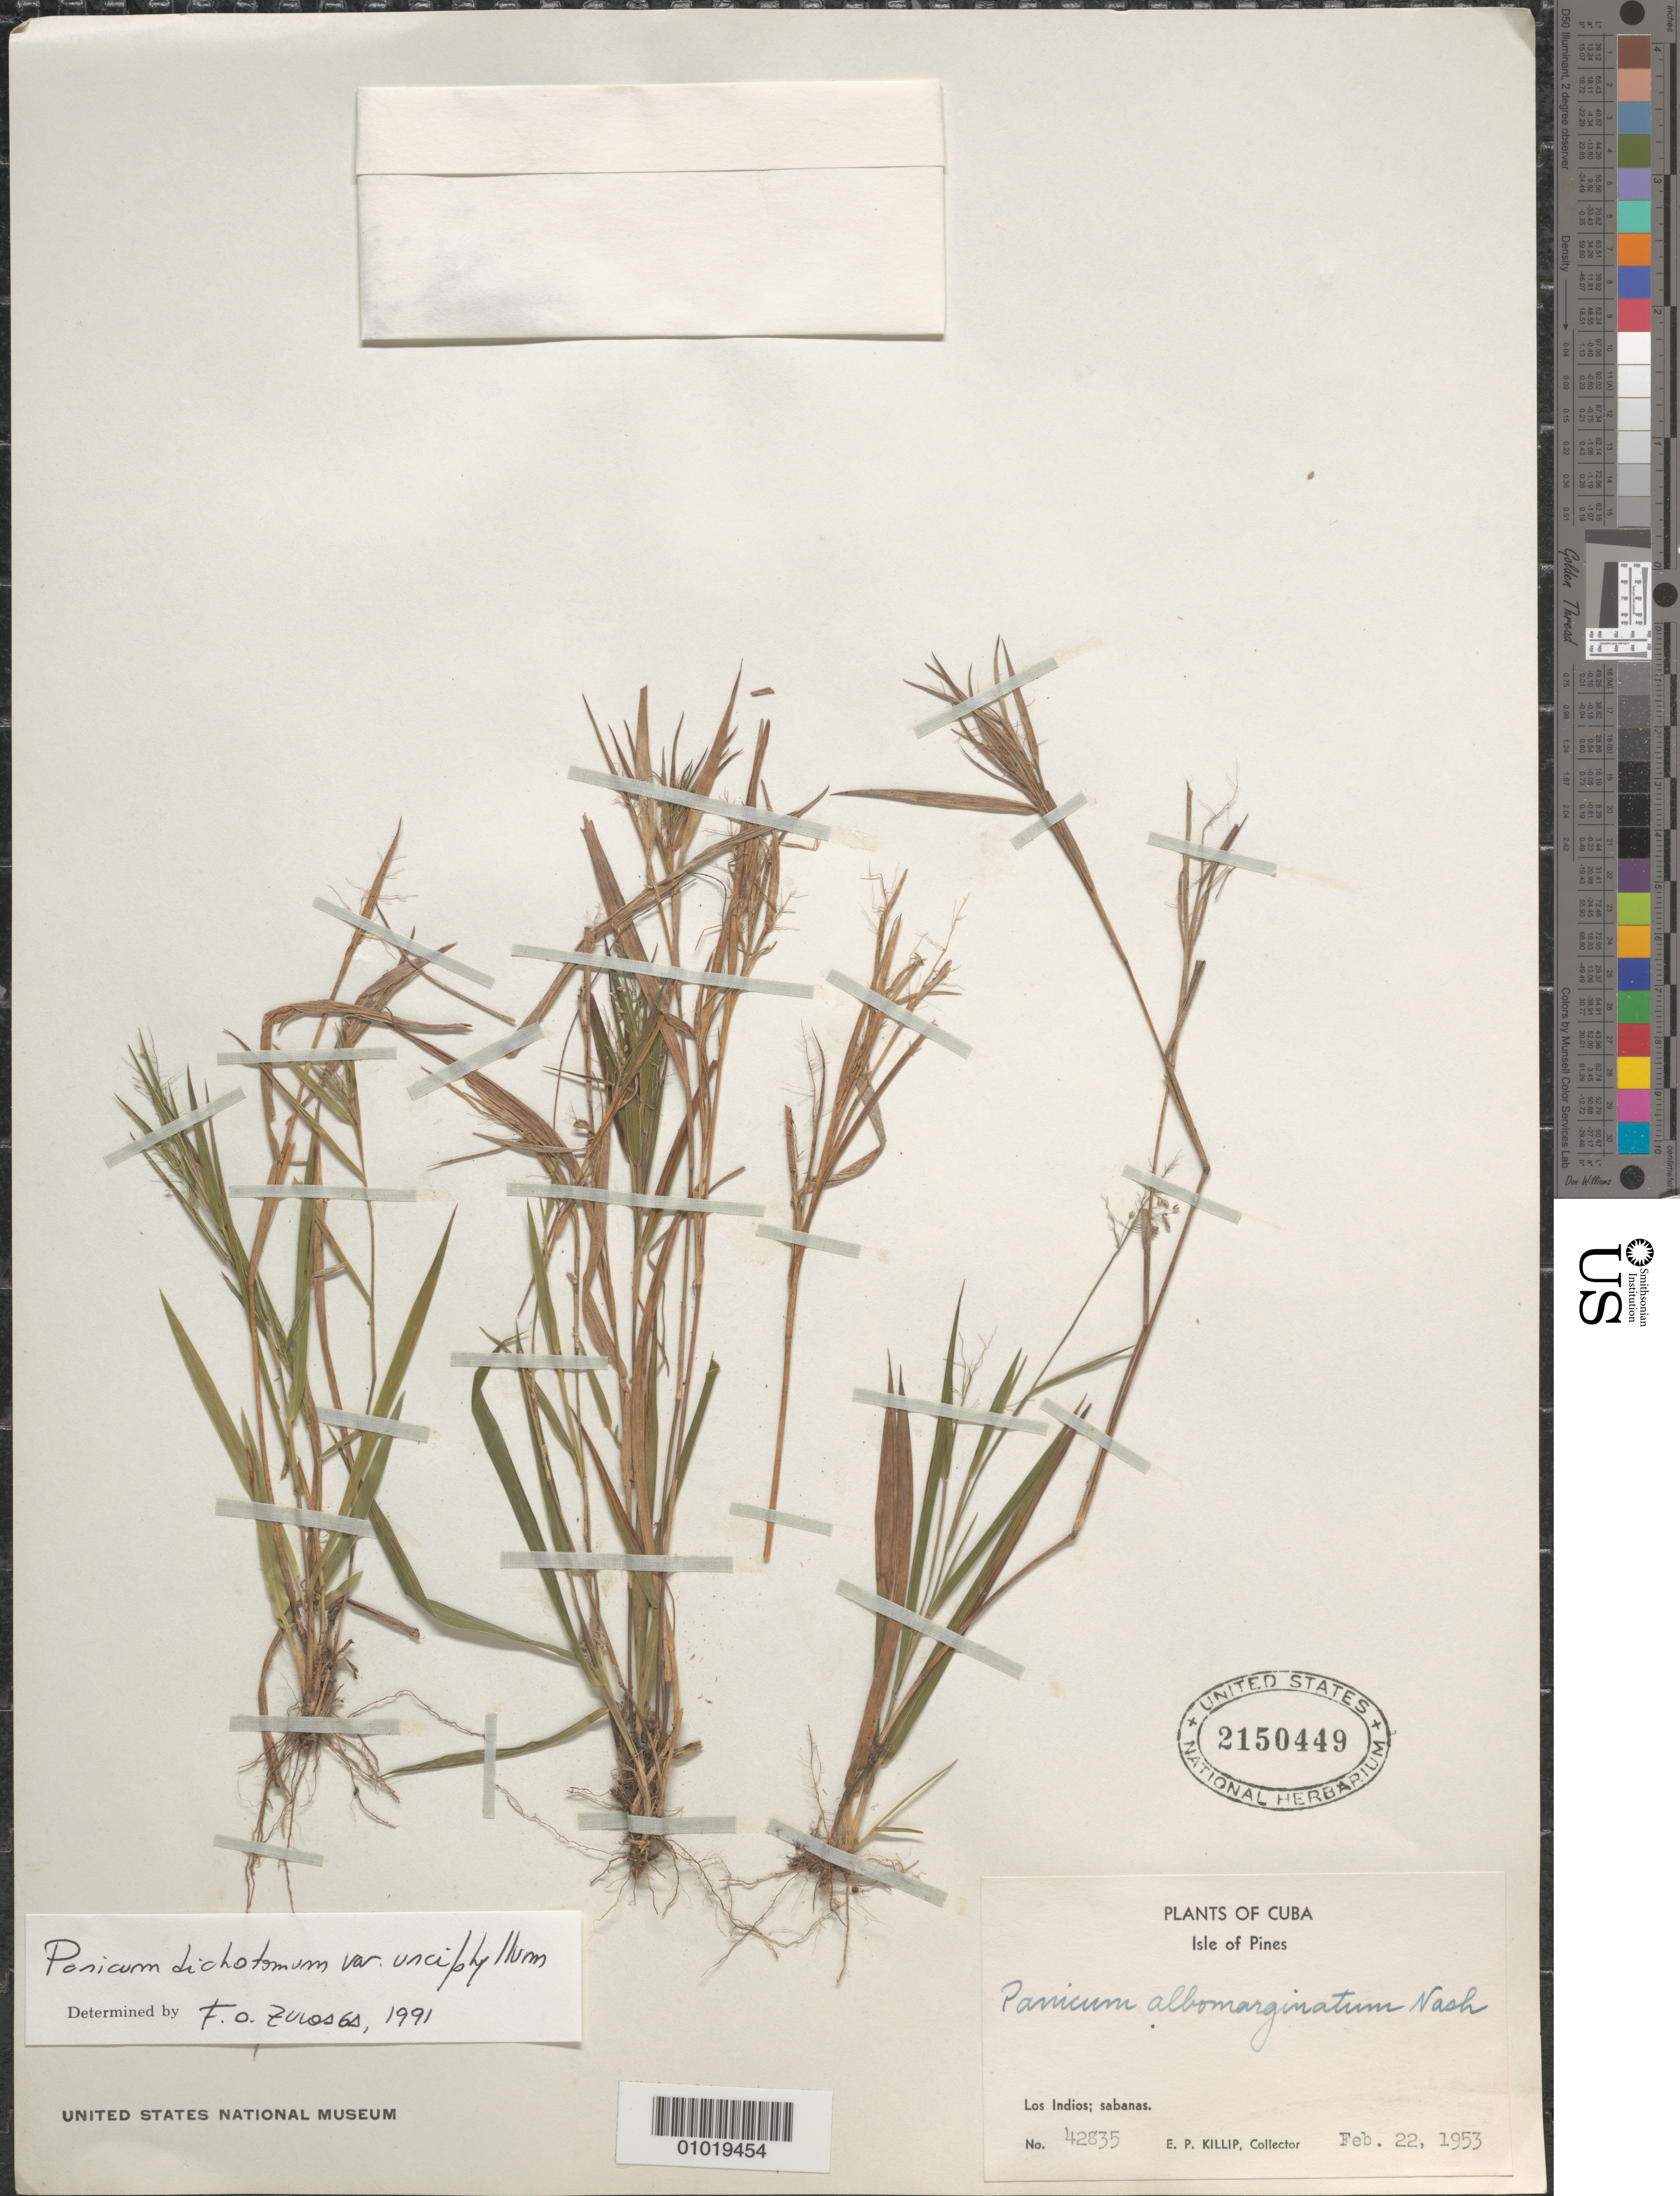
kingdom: Plantae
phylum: Tracheophyta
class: Liliopsida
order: Poales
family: Poaceae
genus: Panicum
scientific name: Panicum dichotomum var. unciphyllum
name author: (Trin.) Wipff & S.D. Jones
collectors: E. P. Killip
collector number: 42835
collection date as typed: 22 Feb 1953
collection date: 1953-02-22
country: Cuba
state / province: Isla de la Juventud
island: Isla de la Juventud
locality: Los Indios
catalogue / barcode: US 2150449